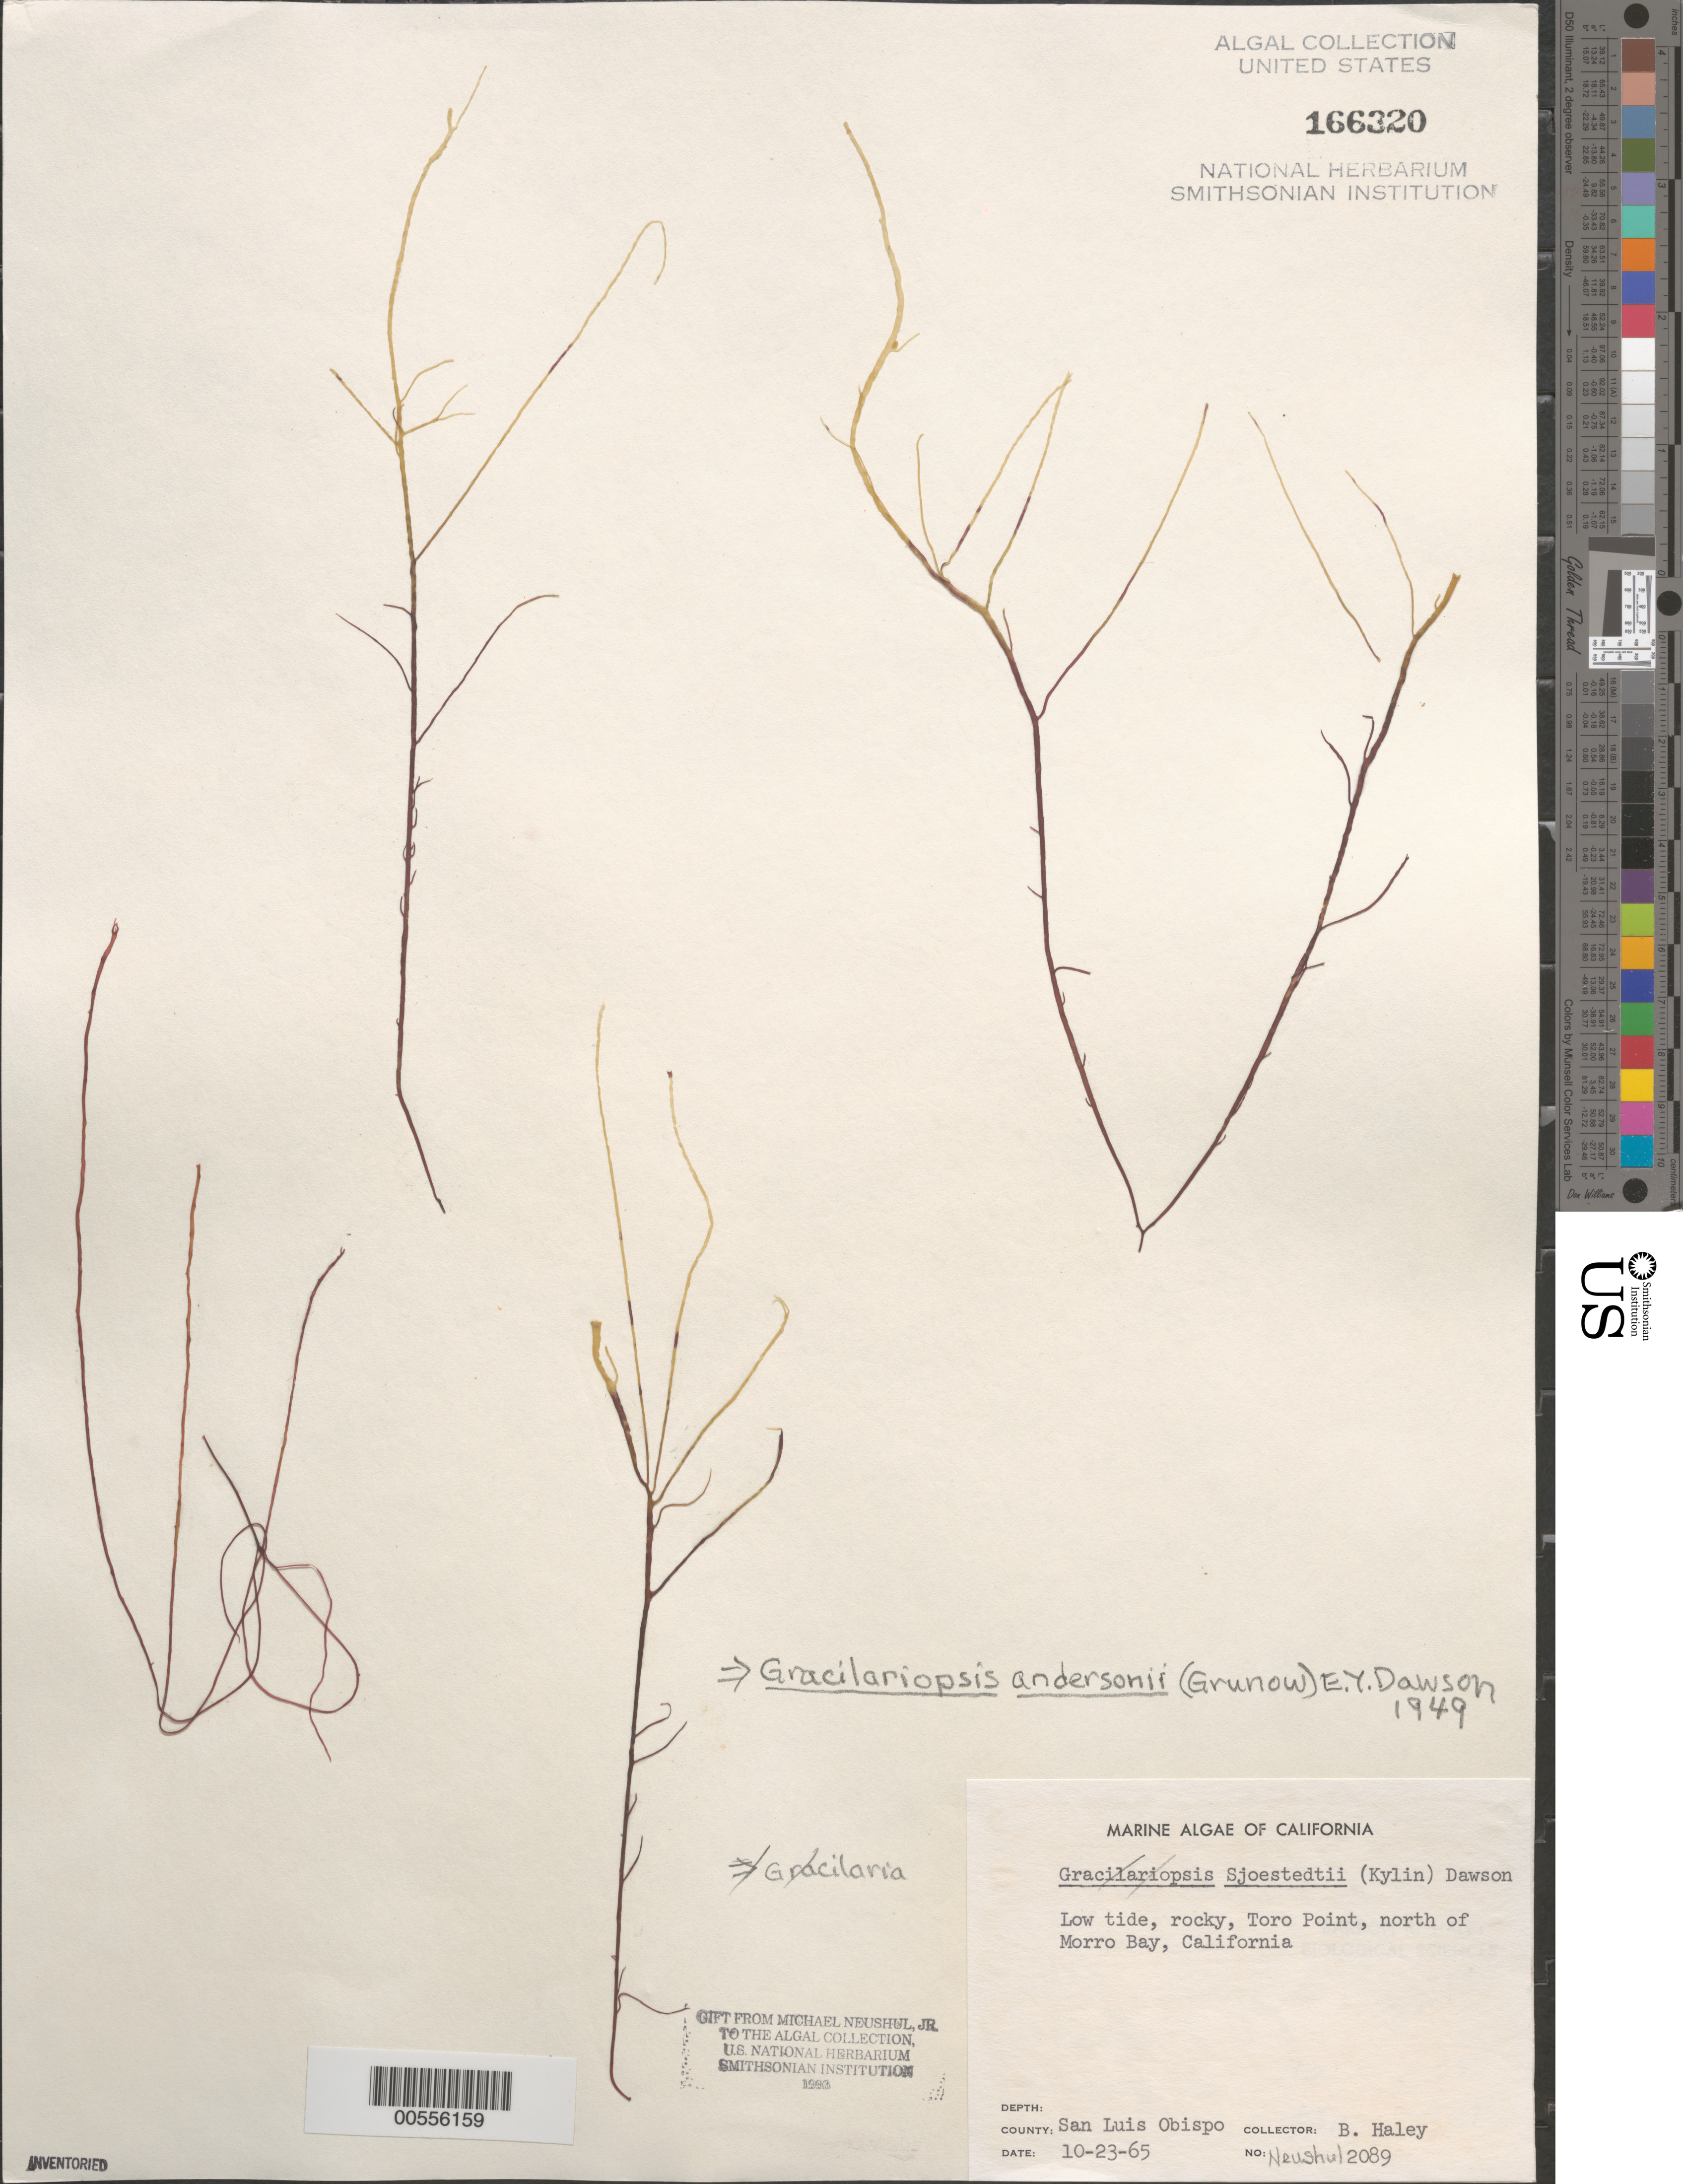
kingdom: Plantae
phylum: Rhodophyta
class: Florideophyceae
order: Gracilariales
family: Gracilariaceae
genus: Gracilariopsis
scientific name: Gracilariopsis andersonii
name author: (Grunow) E.Y. Dawson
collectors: B. Haley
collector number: Neushul 2089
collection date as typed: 23 Oct 1965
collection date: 1965-10-23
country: United States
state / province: California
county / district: San Luis Obispo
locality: Toro Point, north of Morro Bay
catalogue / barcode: US 166320